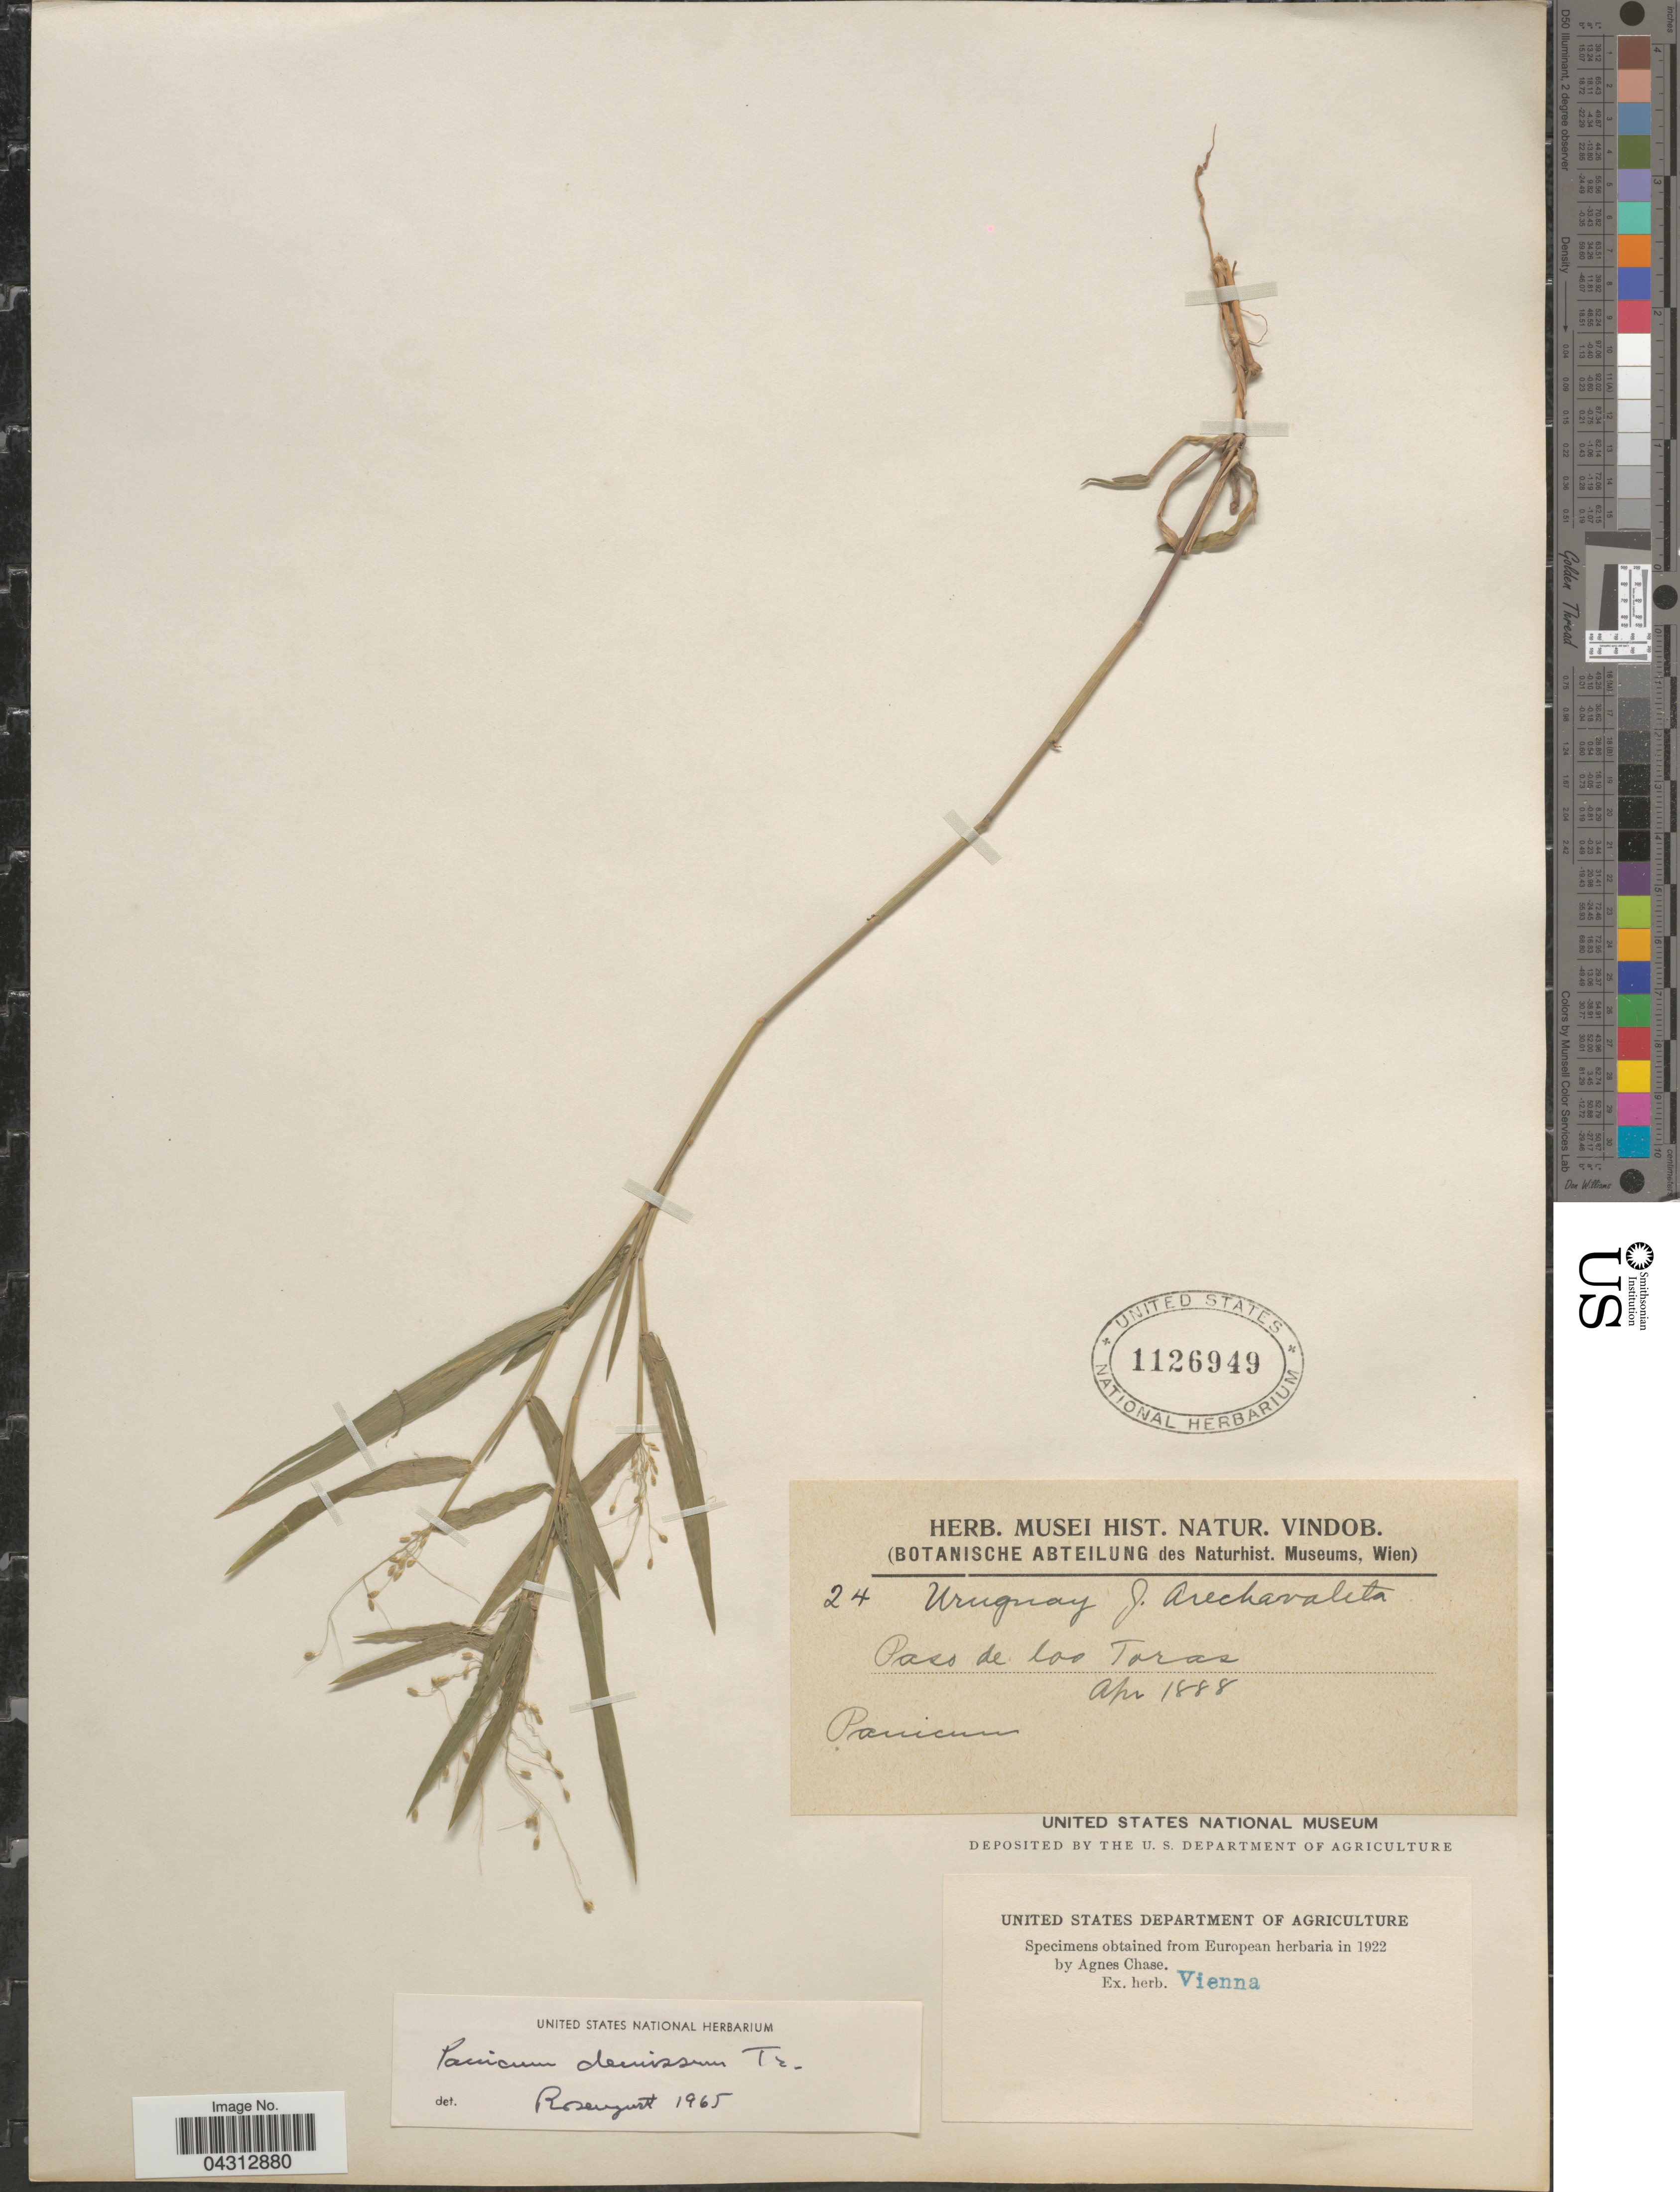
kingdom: Plantae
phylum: Tracheophyta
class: Liliopsida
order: Poales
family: Poaceae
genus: Dichanthelium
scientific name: Dichanthelium sabulorum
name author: (Lam.) Gould & C.A. Clark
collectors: J. Arechavaleta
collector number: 24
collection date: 1888-04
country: Uruguay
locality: Paso de los Toras.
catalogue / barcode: US 1126949